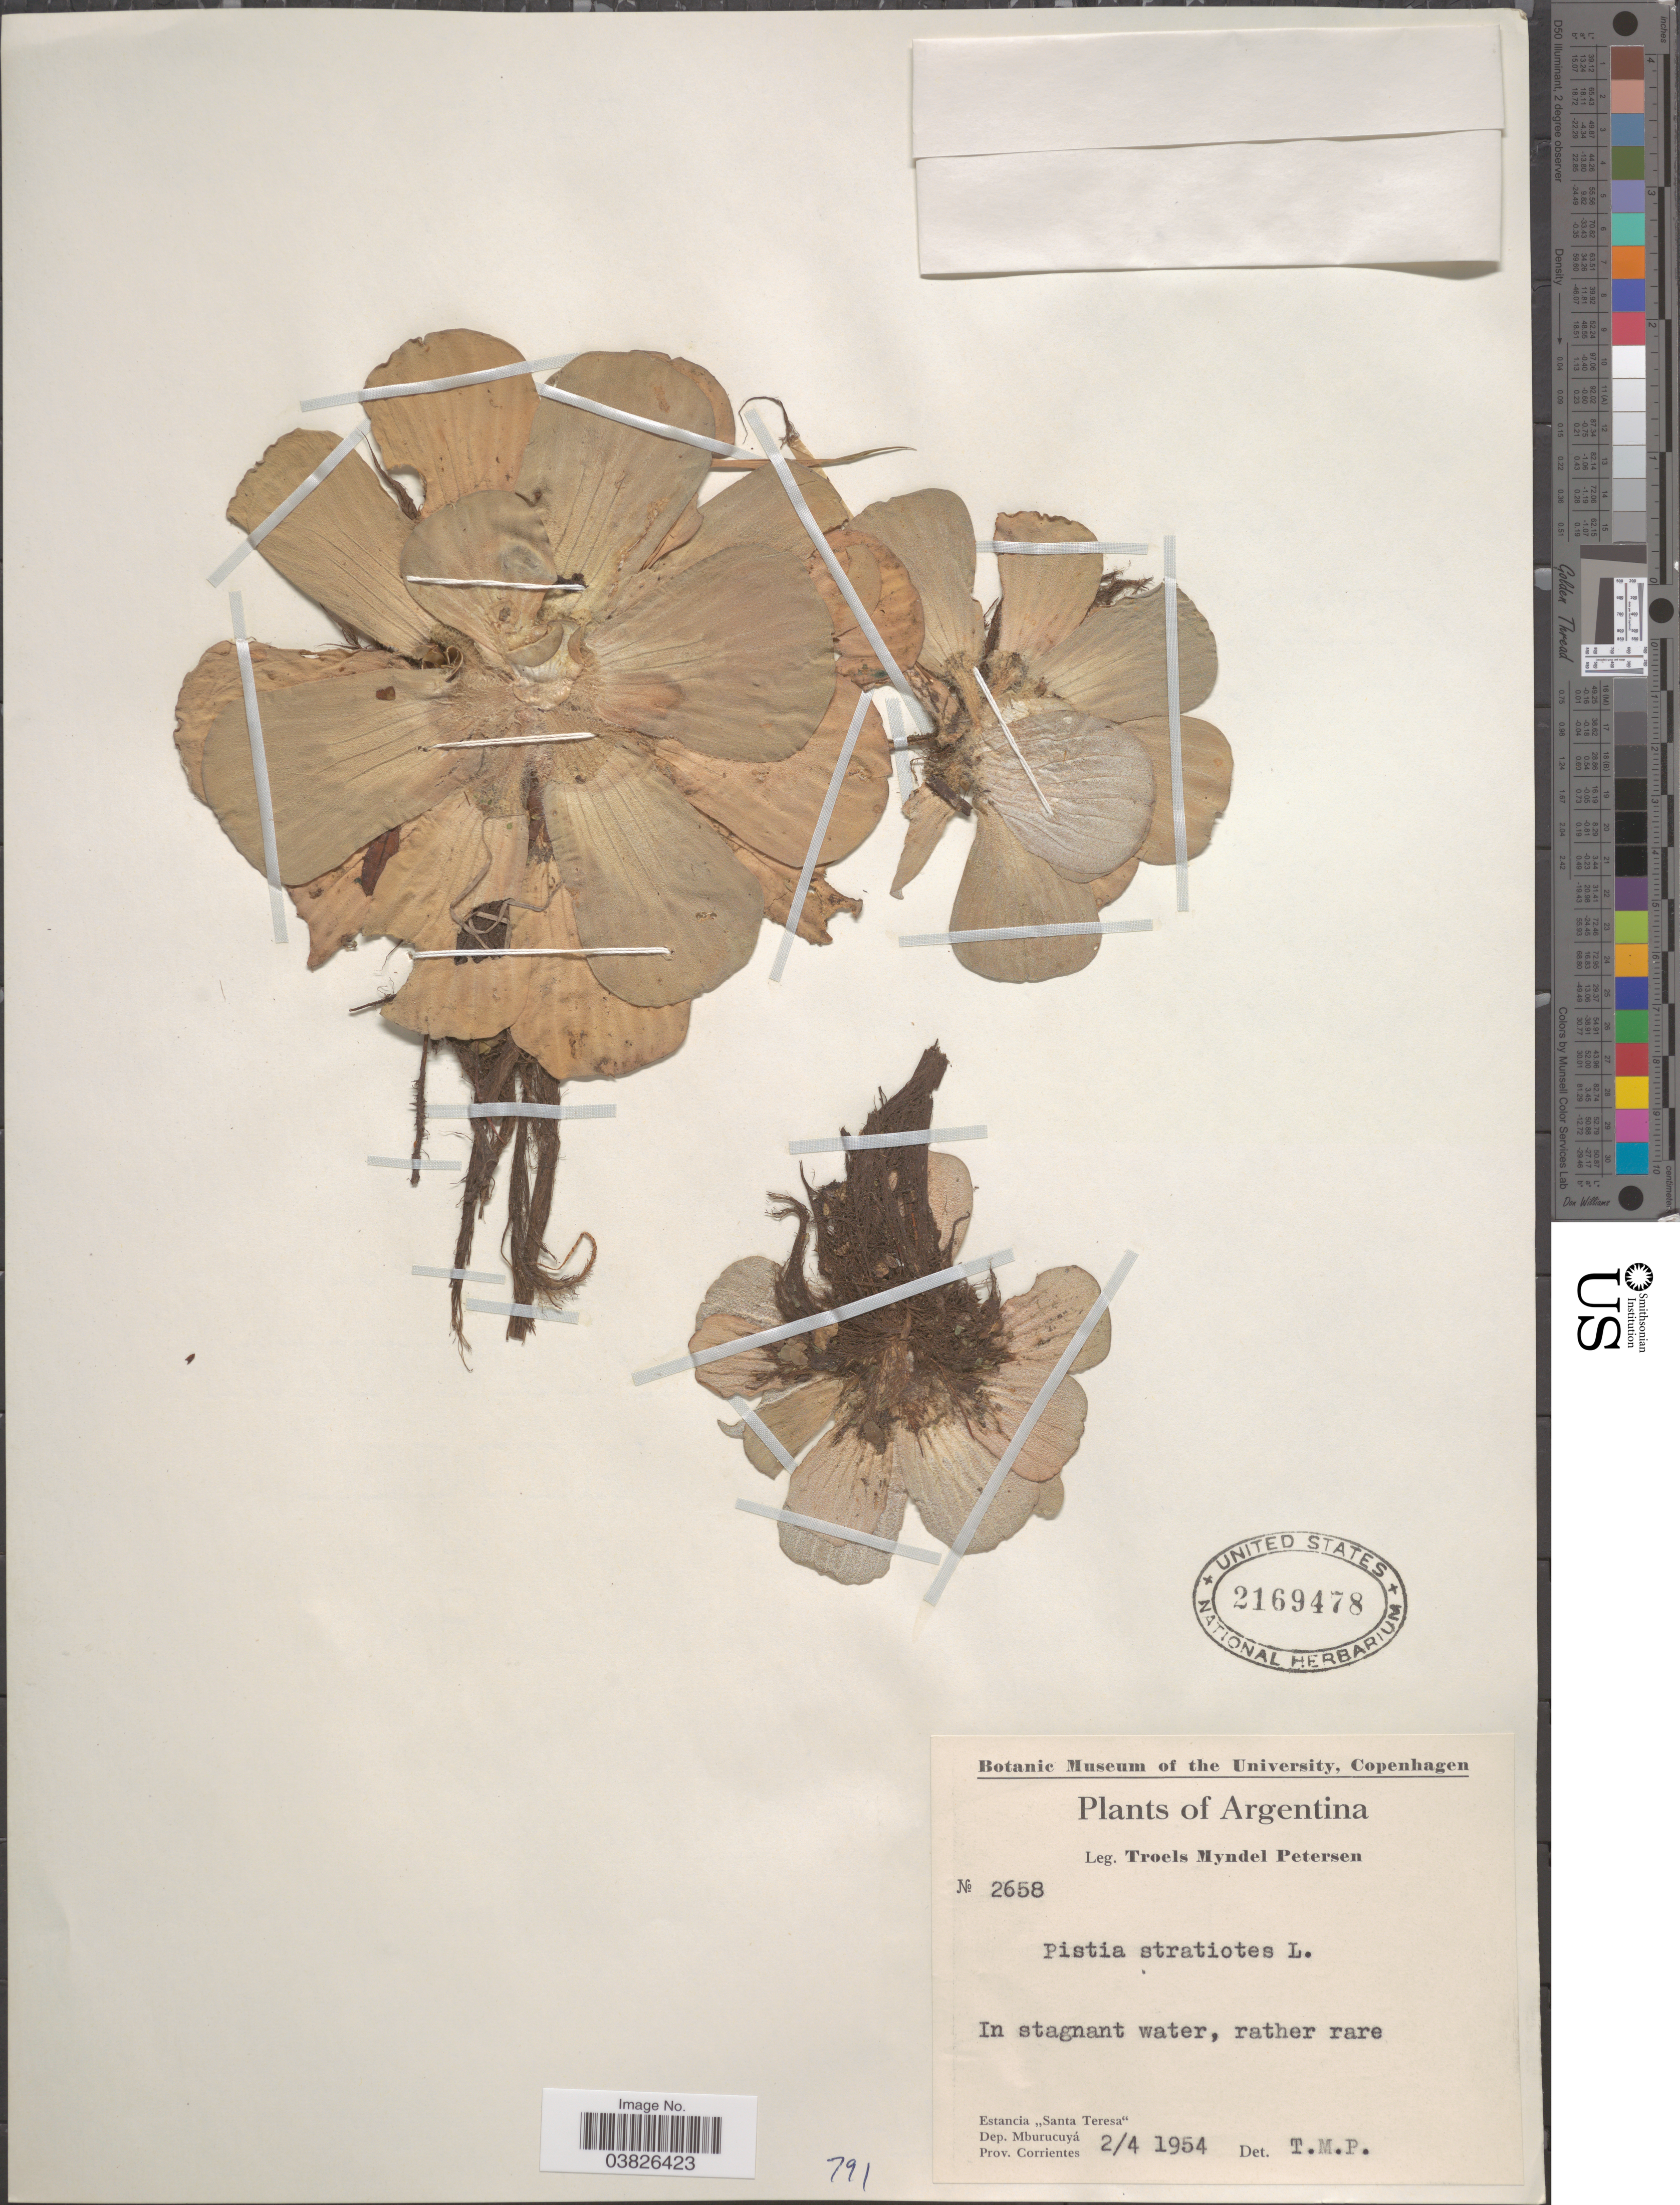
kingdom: Plantae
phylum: Tracheophyta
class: Liliopsida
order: Alismatales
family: Araceae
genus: Pistia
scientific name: Pistia stratiotes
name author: L.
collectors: T. M. Petersen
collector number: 2658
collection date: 1954-04-02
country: Argentina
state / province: Corrientes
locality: Estancia ,,Santa Teresa'. Dep. Mburucuyá.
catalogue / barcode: US 2169478